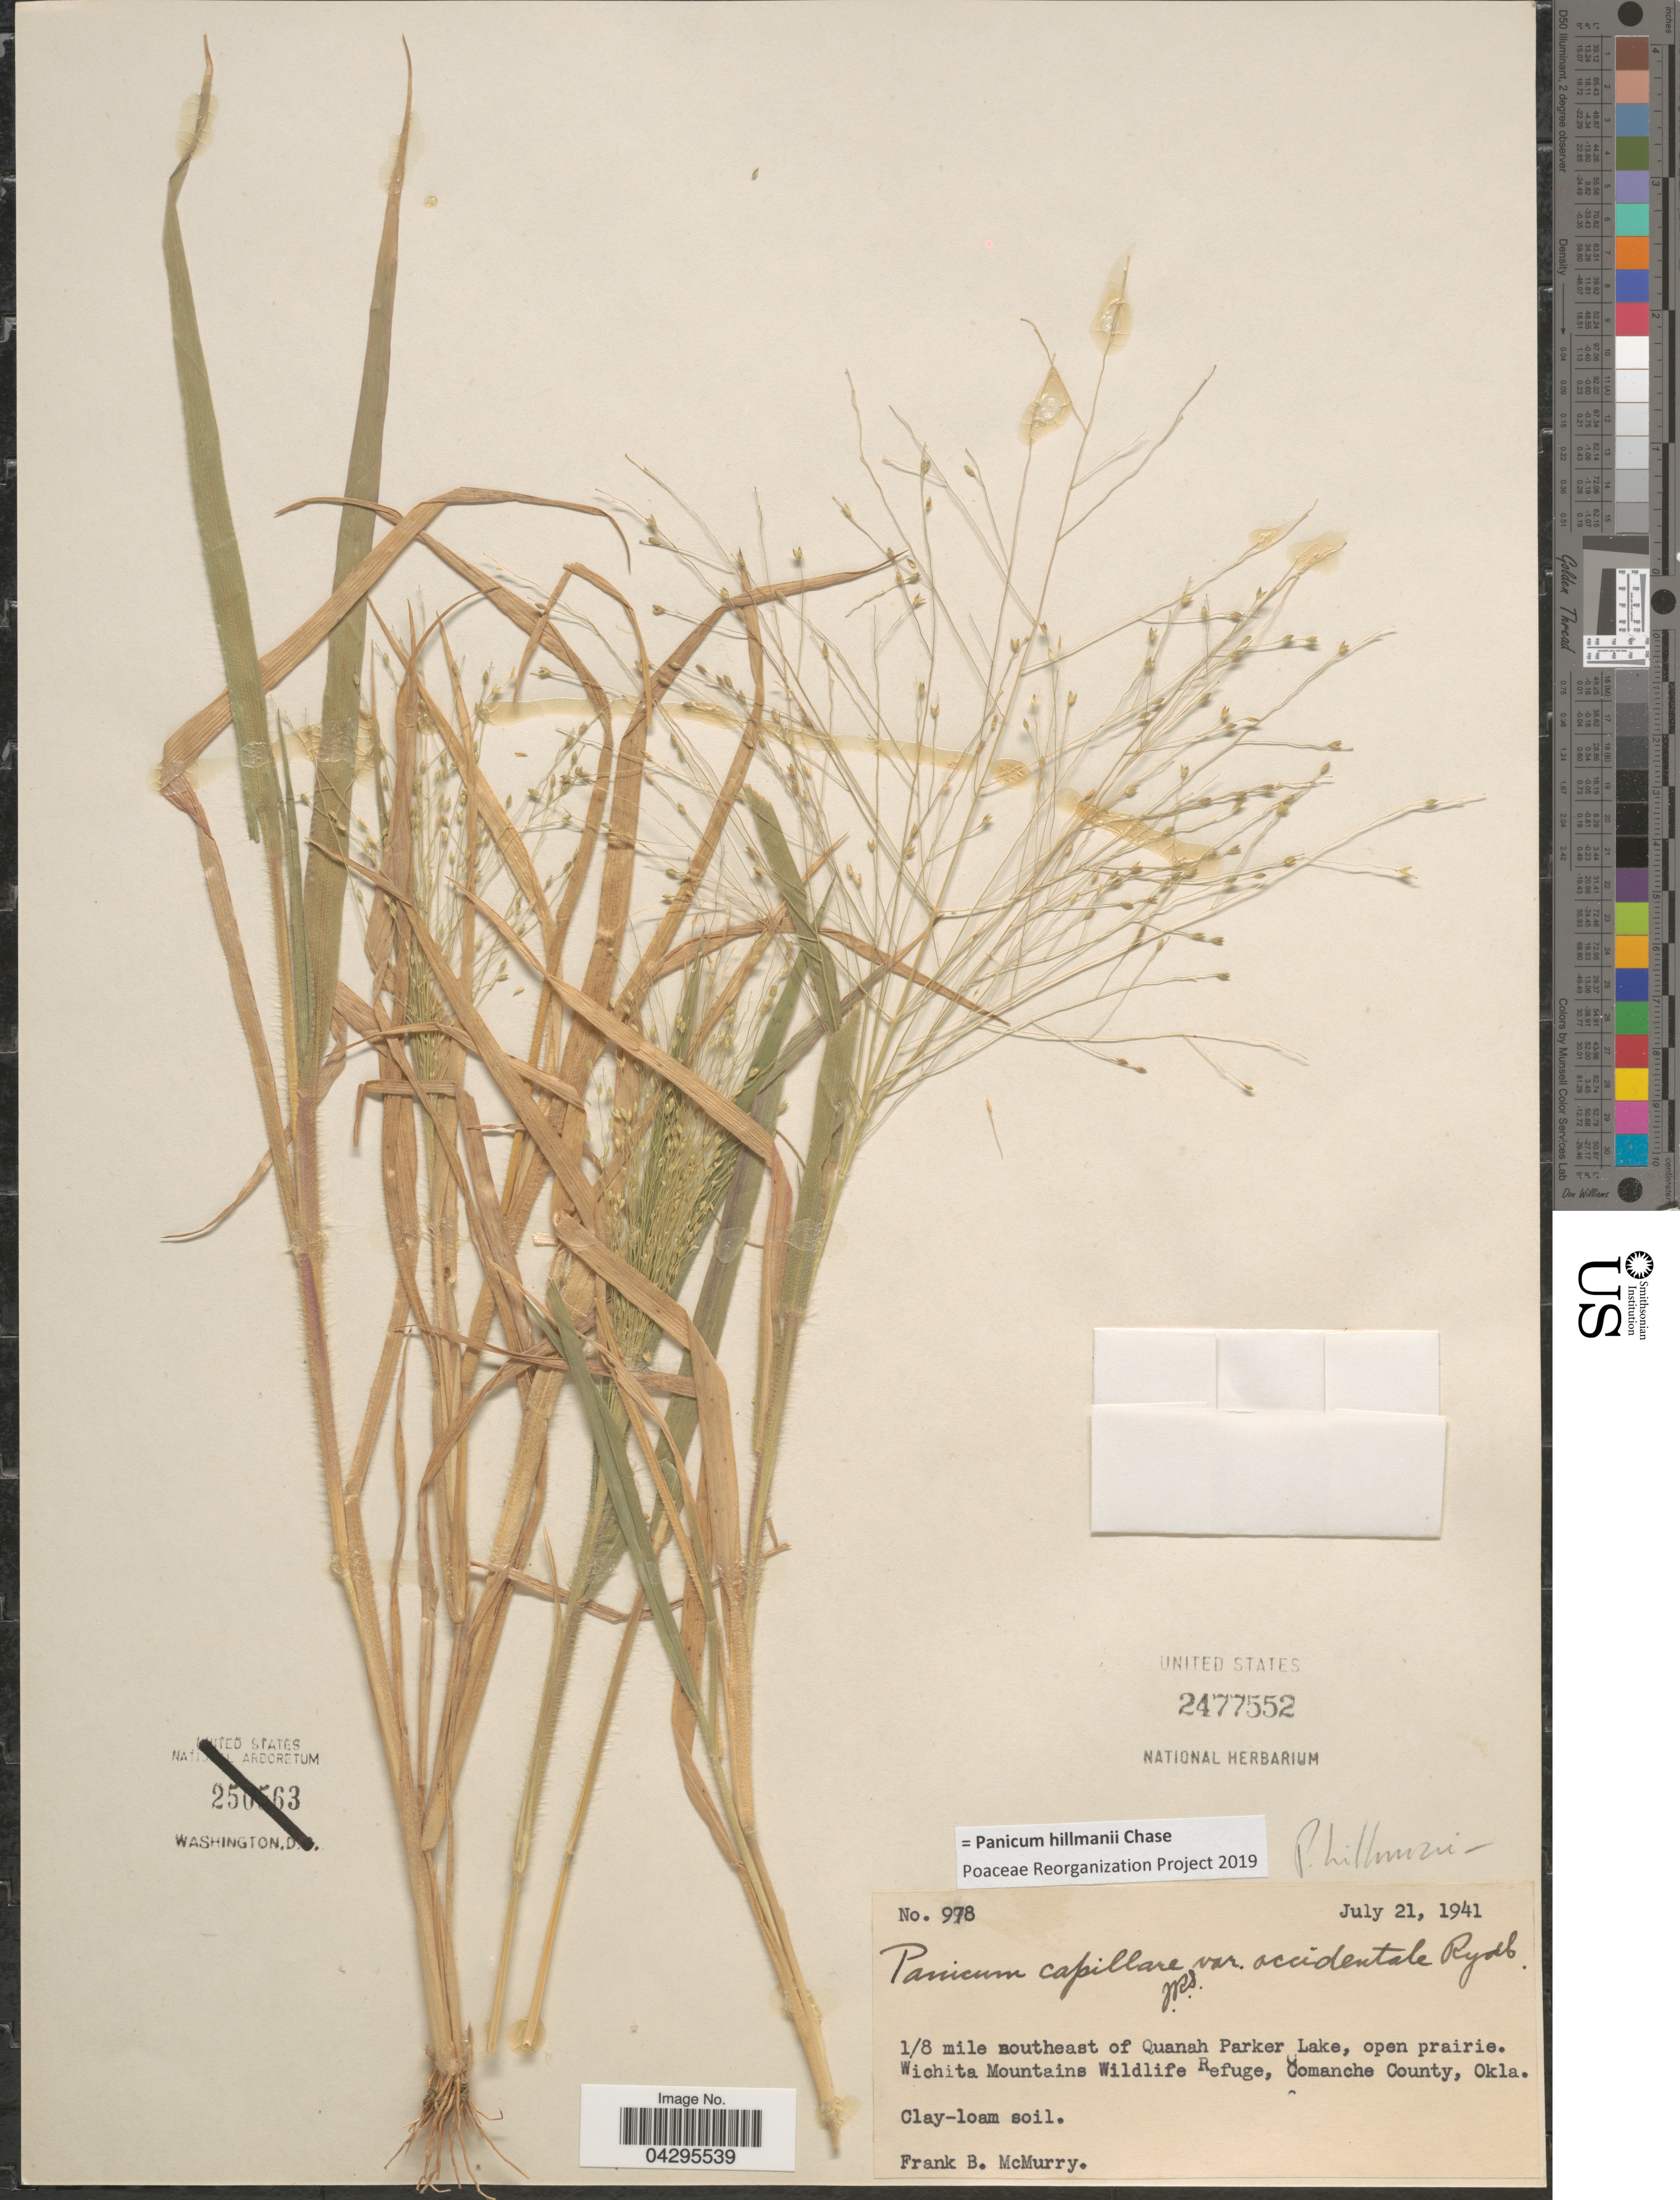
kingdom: Plantae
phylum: Tracheophyta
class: Liliopsida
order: Poales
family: Poaceae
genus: Panicum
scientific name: Panicum hillmanii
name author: Chase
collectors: F. B. McMurry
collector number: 978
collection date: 1941-07-21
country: United States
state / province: Oklahoma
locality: ⅛ mile southeast of Quanah Parker Lake, open prairie. Wichita Mountains Wildlife Refuge, Comanche County.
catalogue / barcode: US 2477552